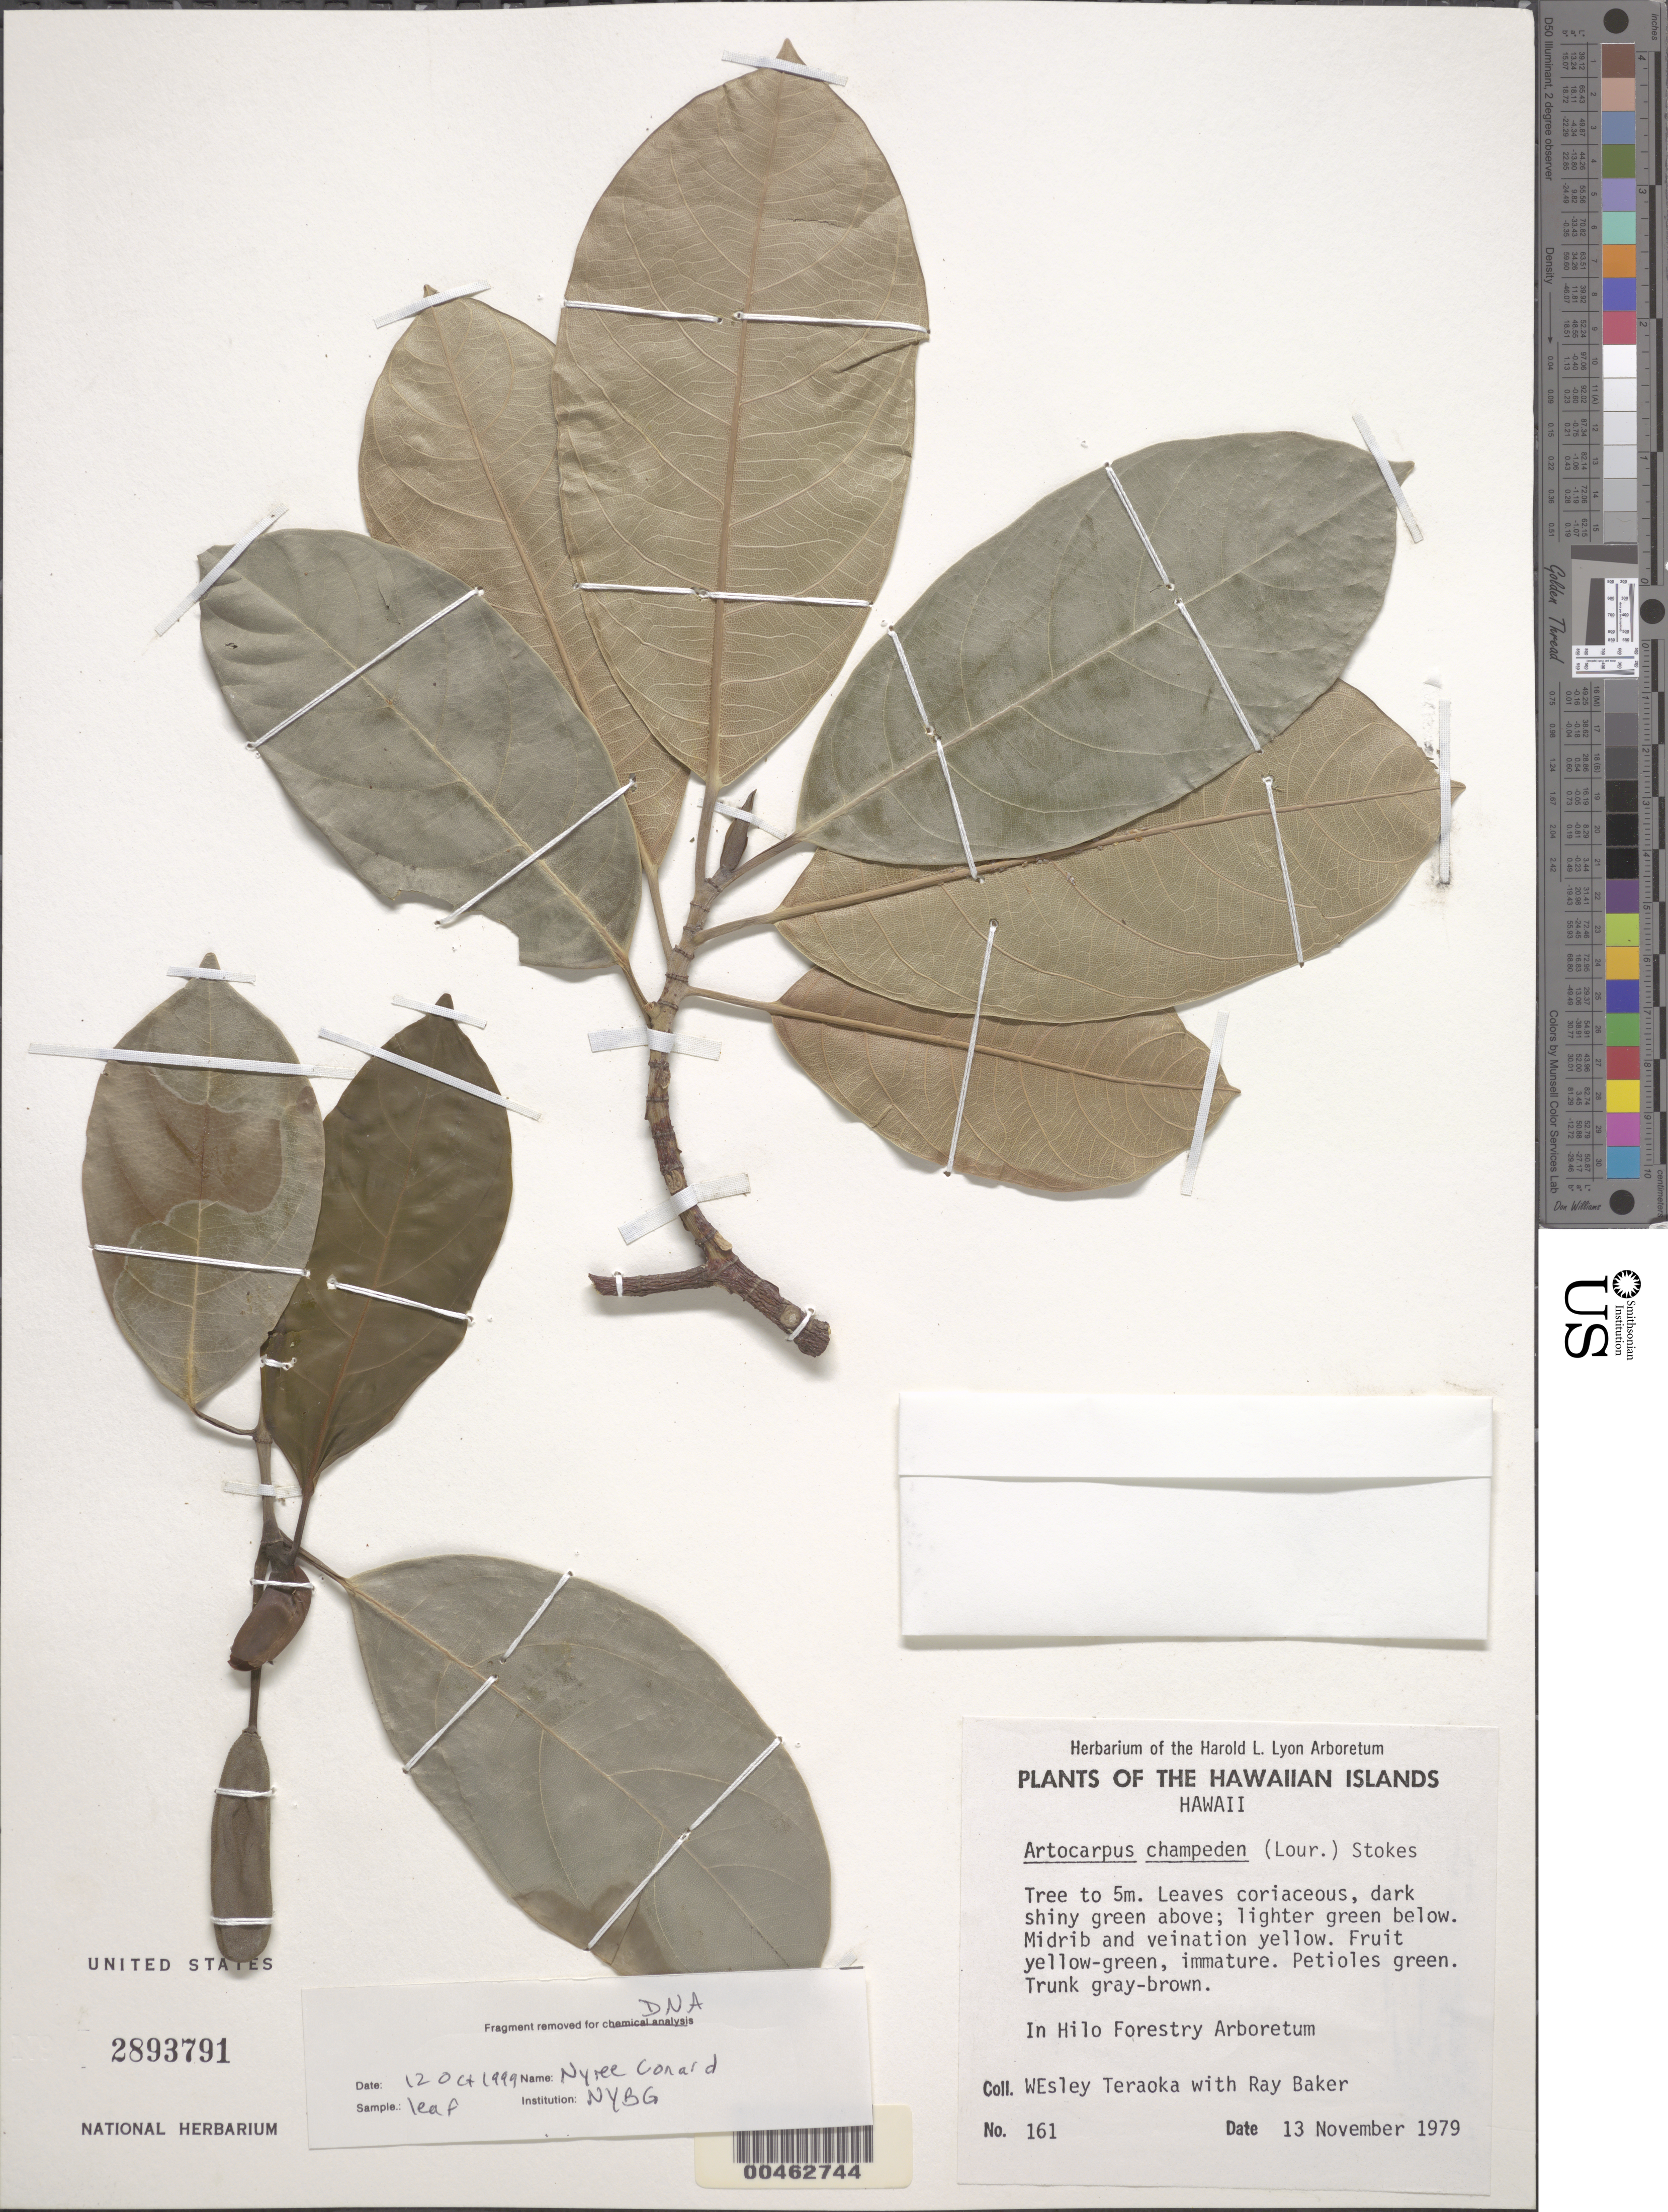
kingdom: Plantae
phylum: Tracheophyta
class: Magnoliopsida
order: Rosales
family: Moraceae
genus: Artocarpus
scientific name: Artocarpus heterophyllus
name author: Lam.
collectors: W. Teraoka & R. T. Baker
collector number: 161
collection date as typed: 13 Nov 1979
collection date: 1979-11-13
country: United States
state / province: Hawaii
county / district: Hawaii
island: Hawaii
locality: In Hilo Forestry Arboretum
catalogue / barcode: US 2893791